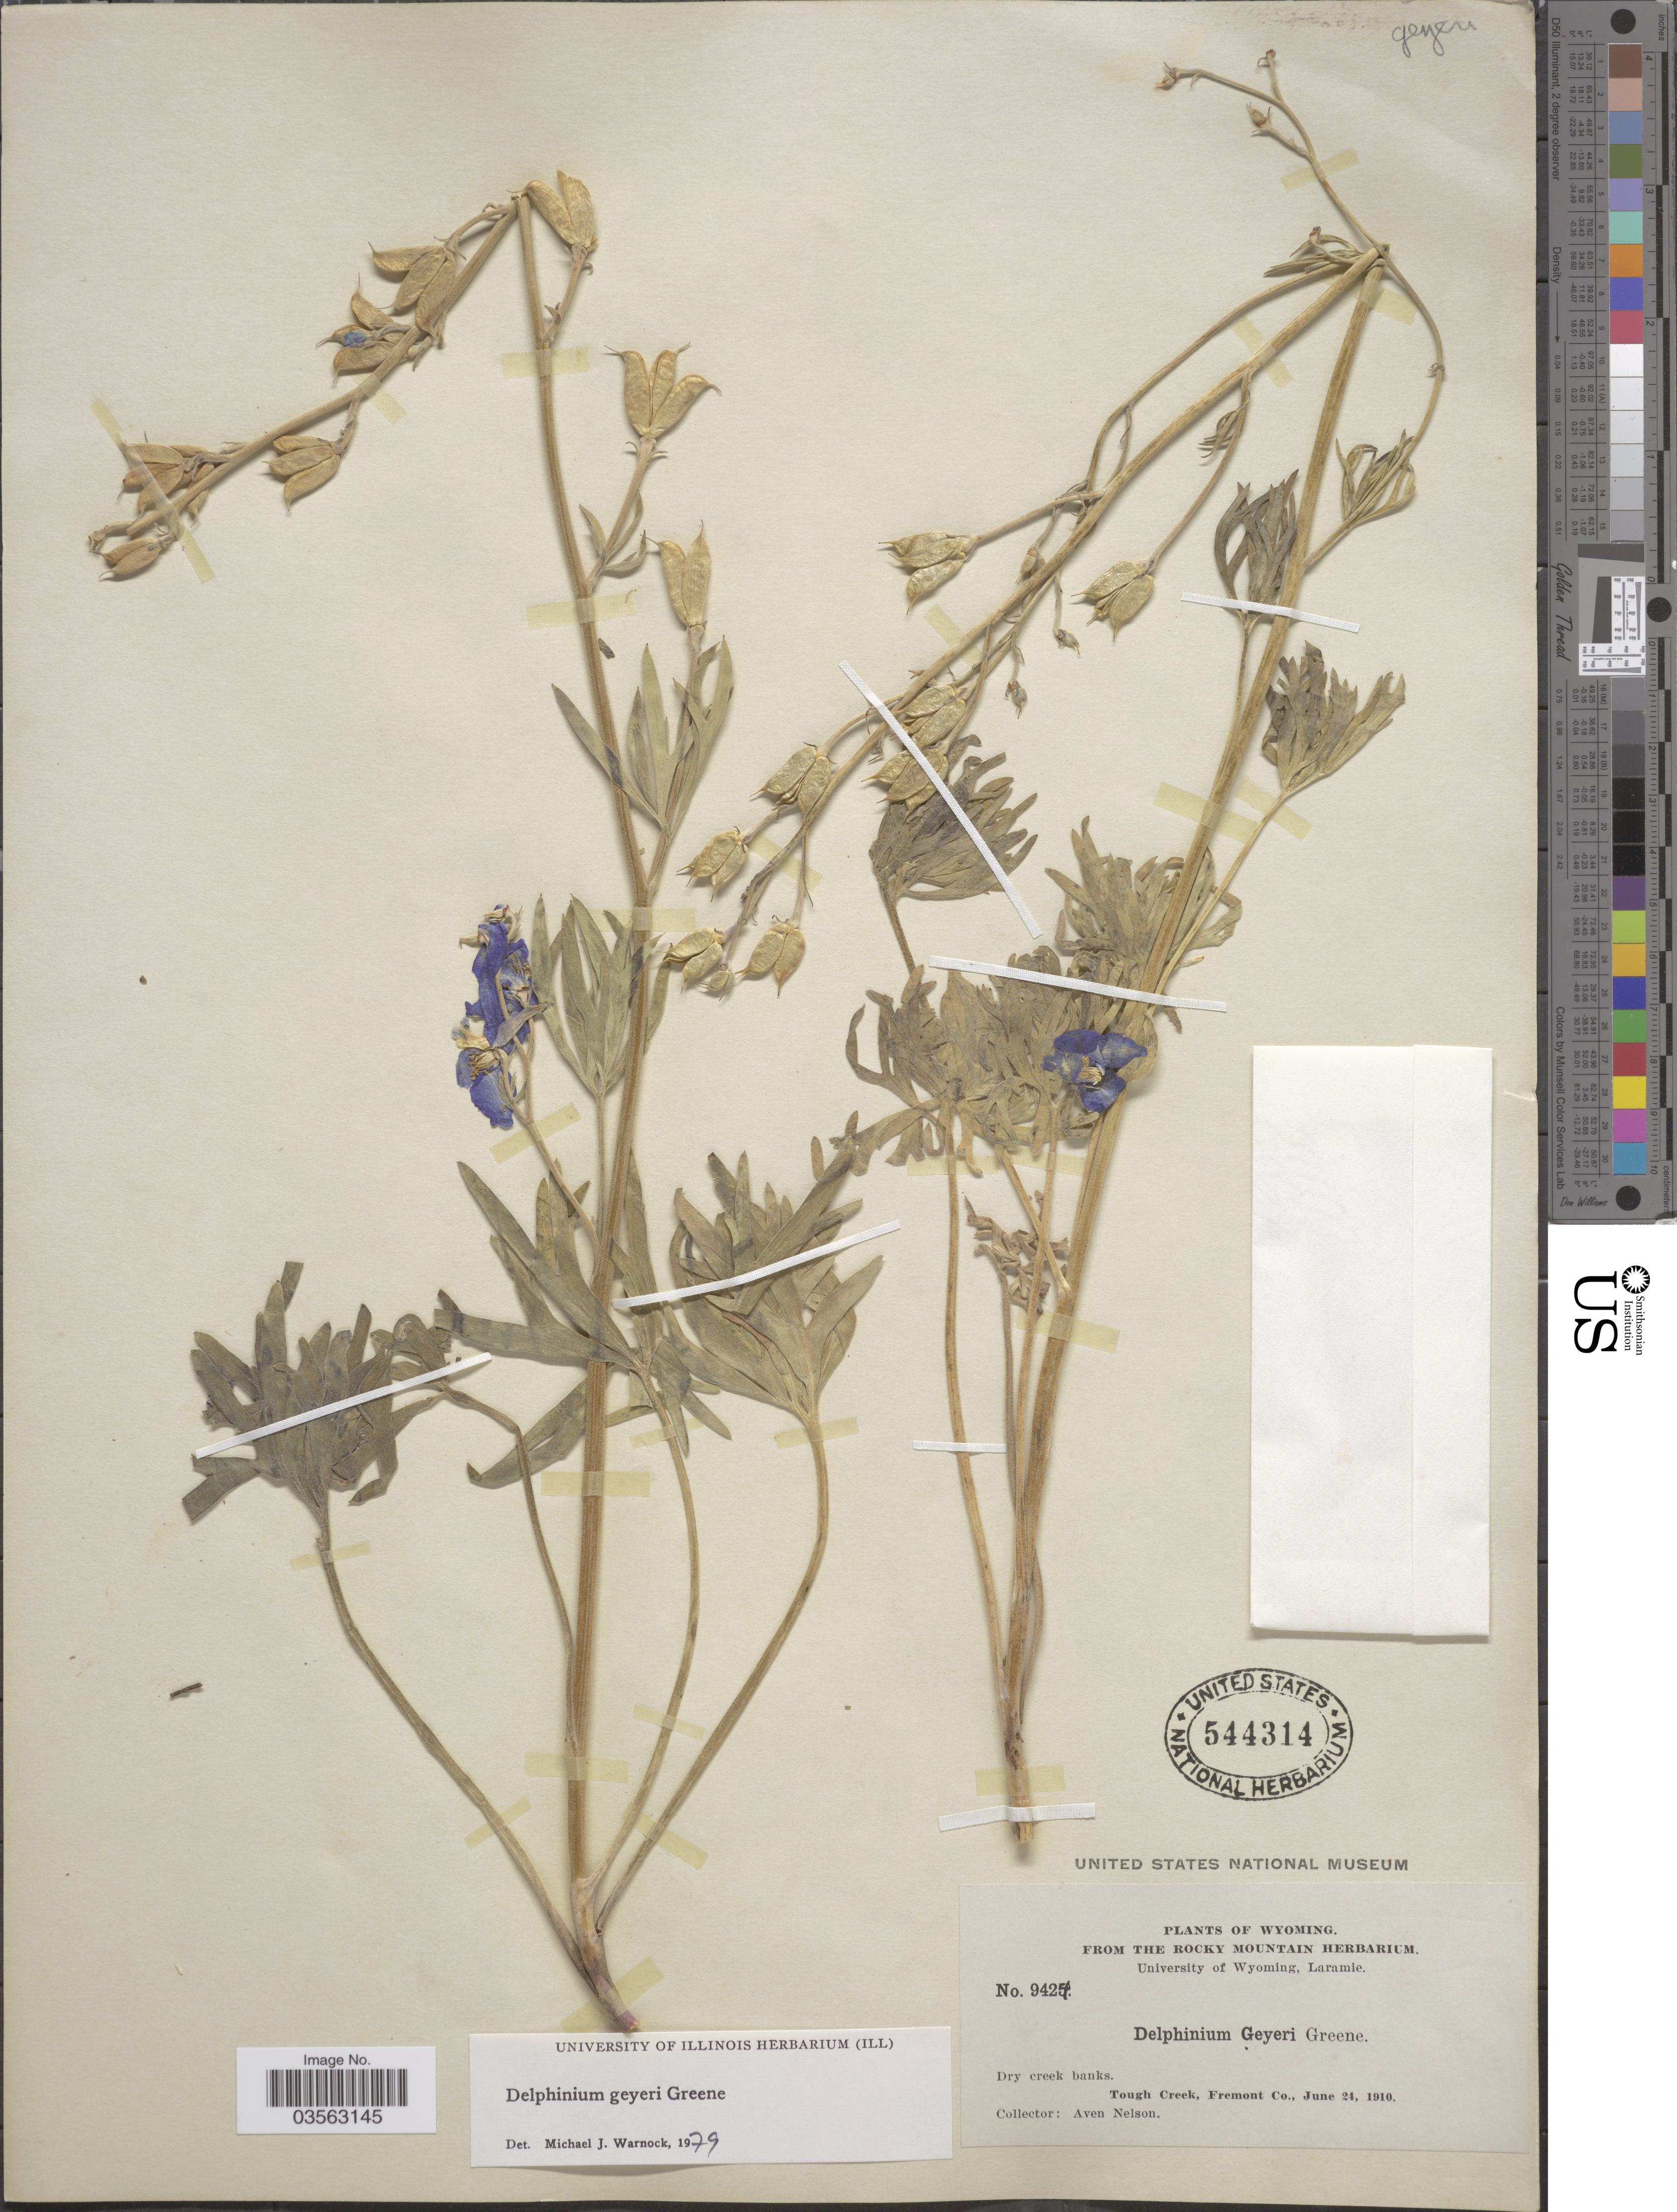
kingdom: Plantae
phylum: Tracheophyta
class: Magnoliopsida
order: Ranunculales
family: Ranunculaceae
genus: Delphinium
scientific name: Delphinium geyeri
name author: Greene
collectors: A. Nelson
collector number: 9424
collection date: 1910-06-24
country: United States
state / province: Wyoming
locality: Tough Creek, Fremont Co.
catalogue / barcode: US 544314